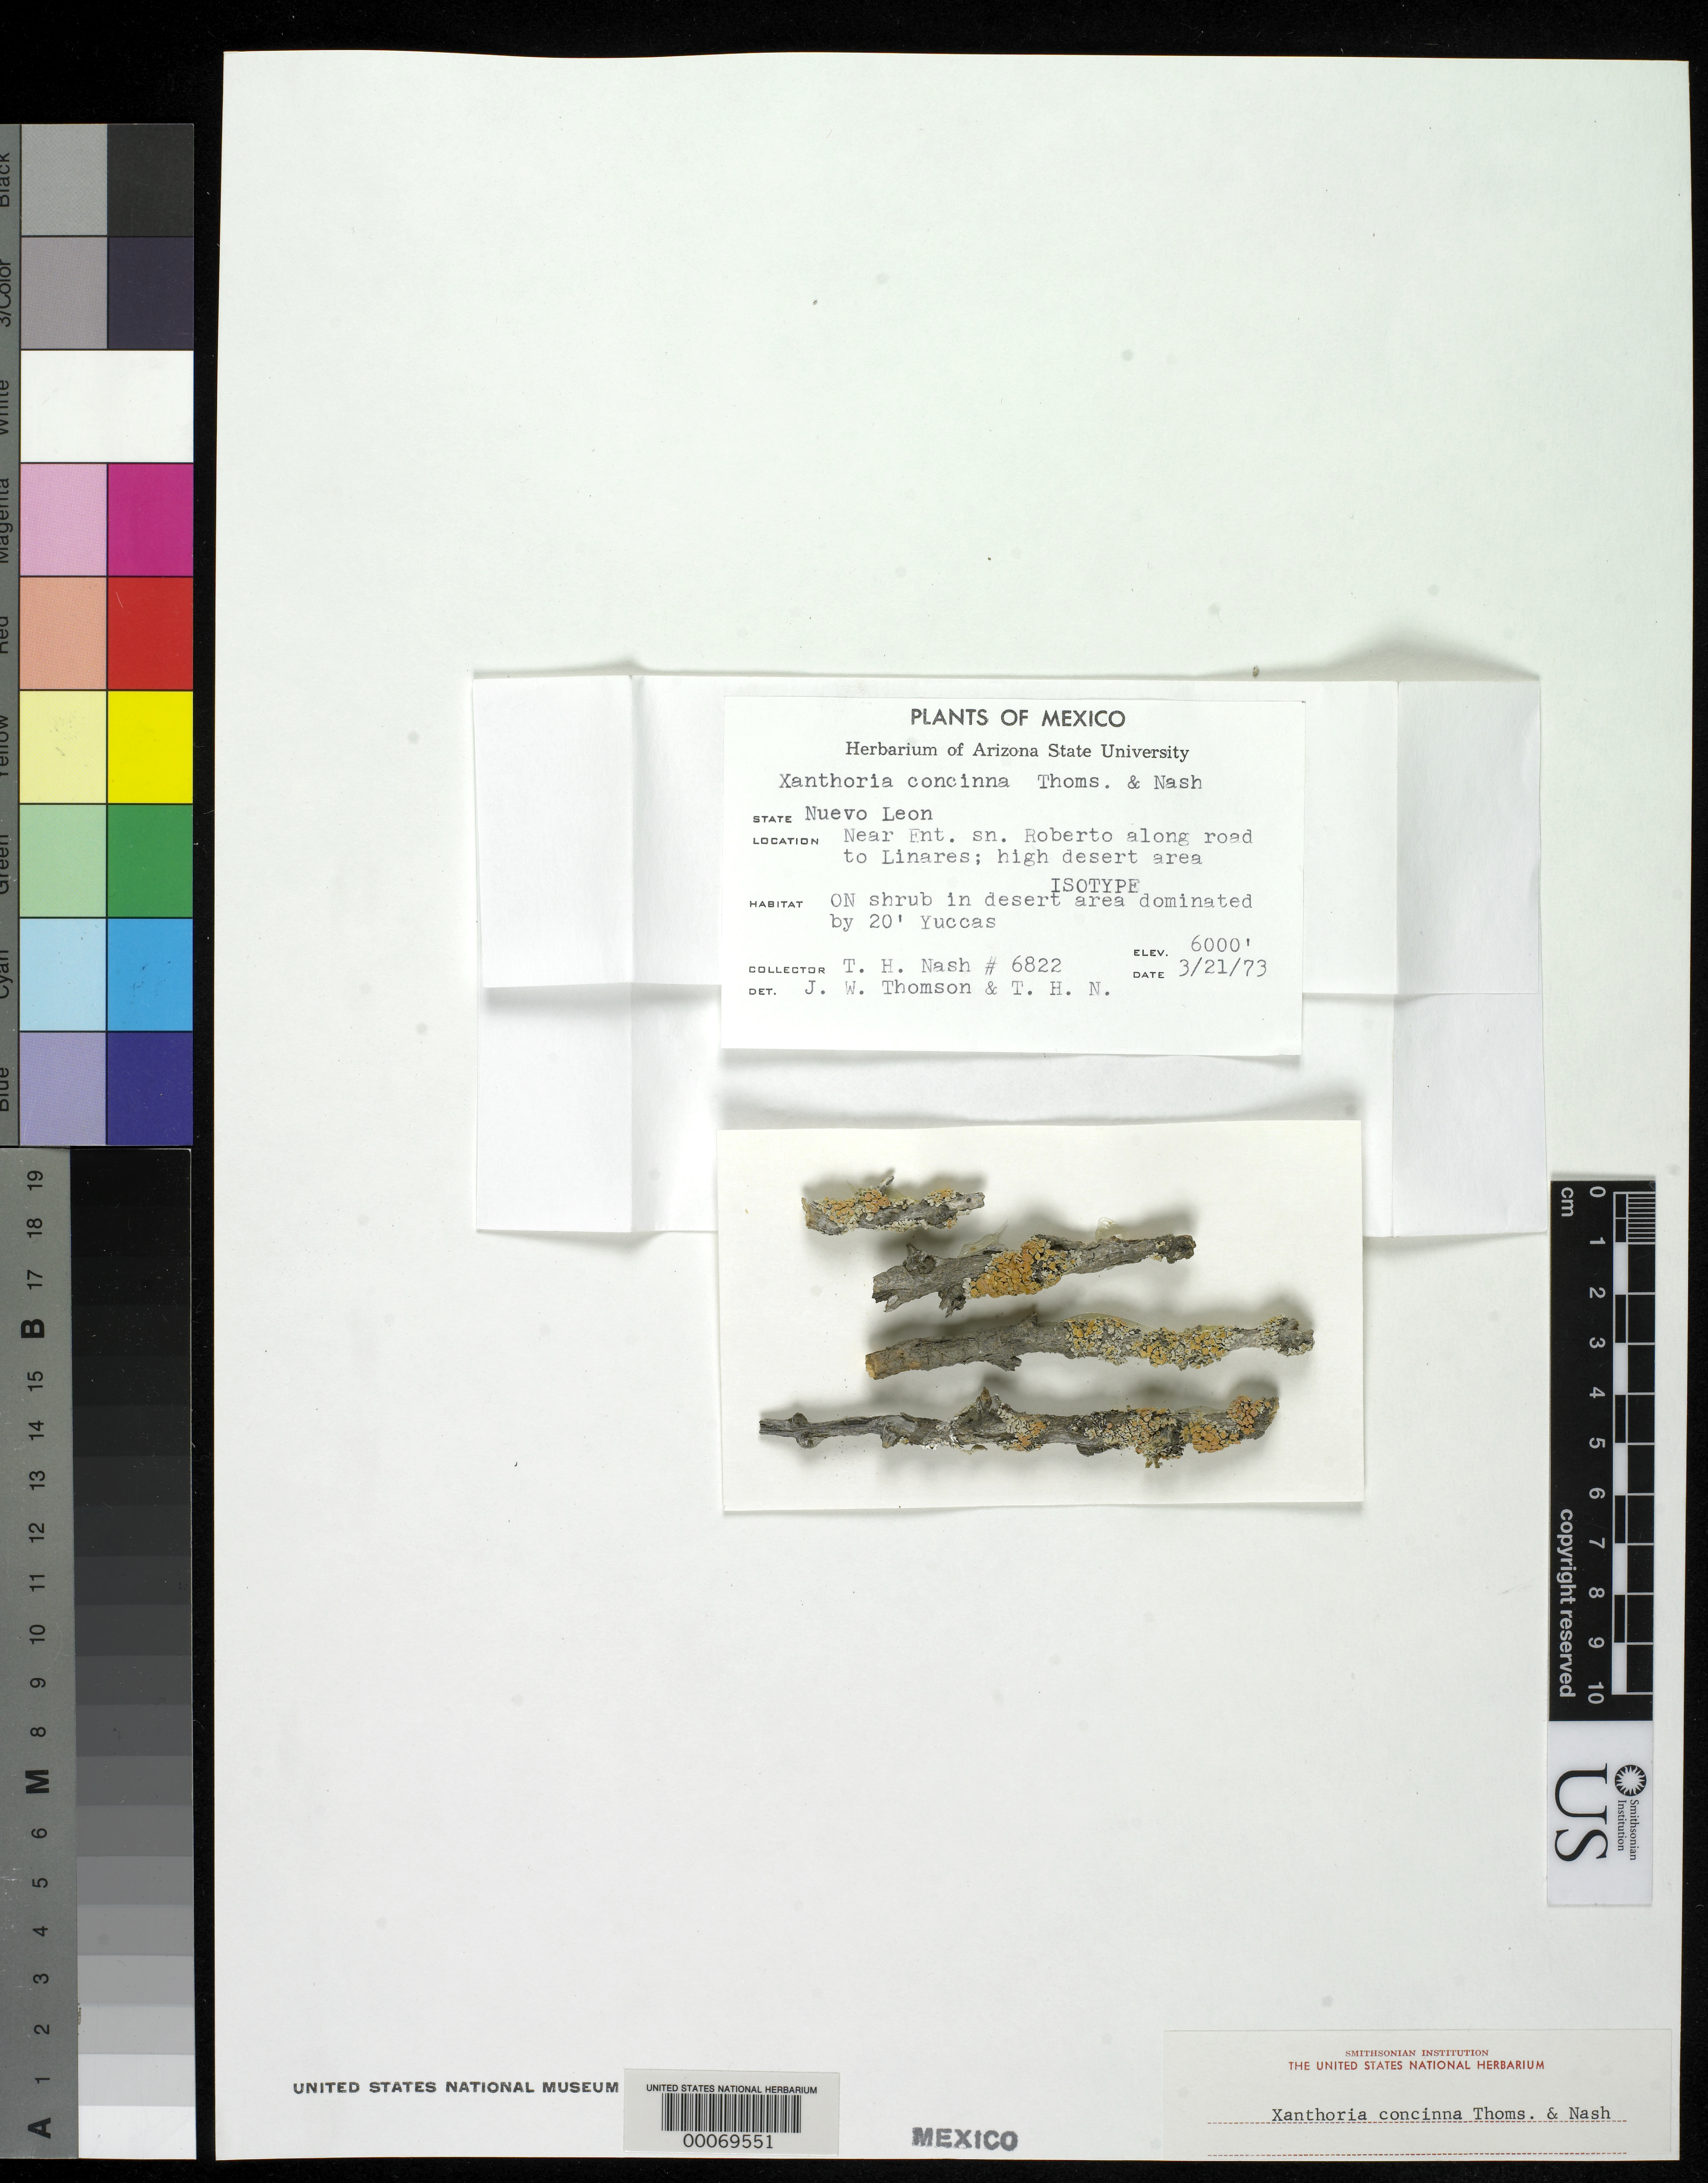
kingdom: Fungi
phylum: Ascomycota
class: Lecanoromycetes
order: Teloschistales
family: Teloschistaceae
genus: Xanthoria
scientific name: Xanthoria concinna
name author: J.W. Thomson & T.H. Nash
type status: Isotype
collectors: T. H. Nash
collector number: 6822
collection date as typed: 21 Mar 1973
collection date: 1973-03-21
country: Mexico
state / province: Nuevo León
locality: Near Ent. Sn. Roberto along rd. to Linares.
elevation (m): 1829